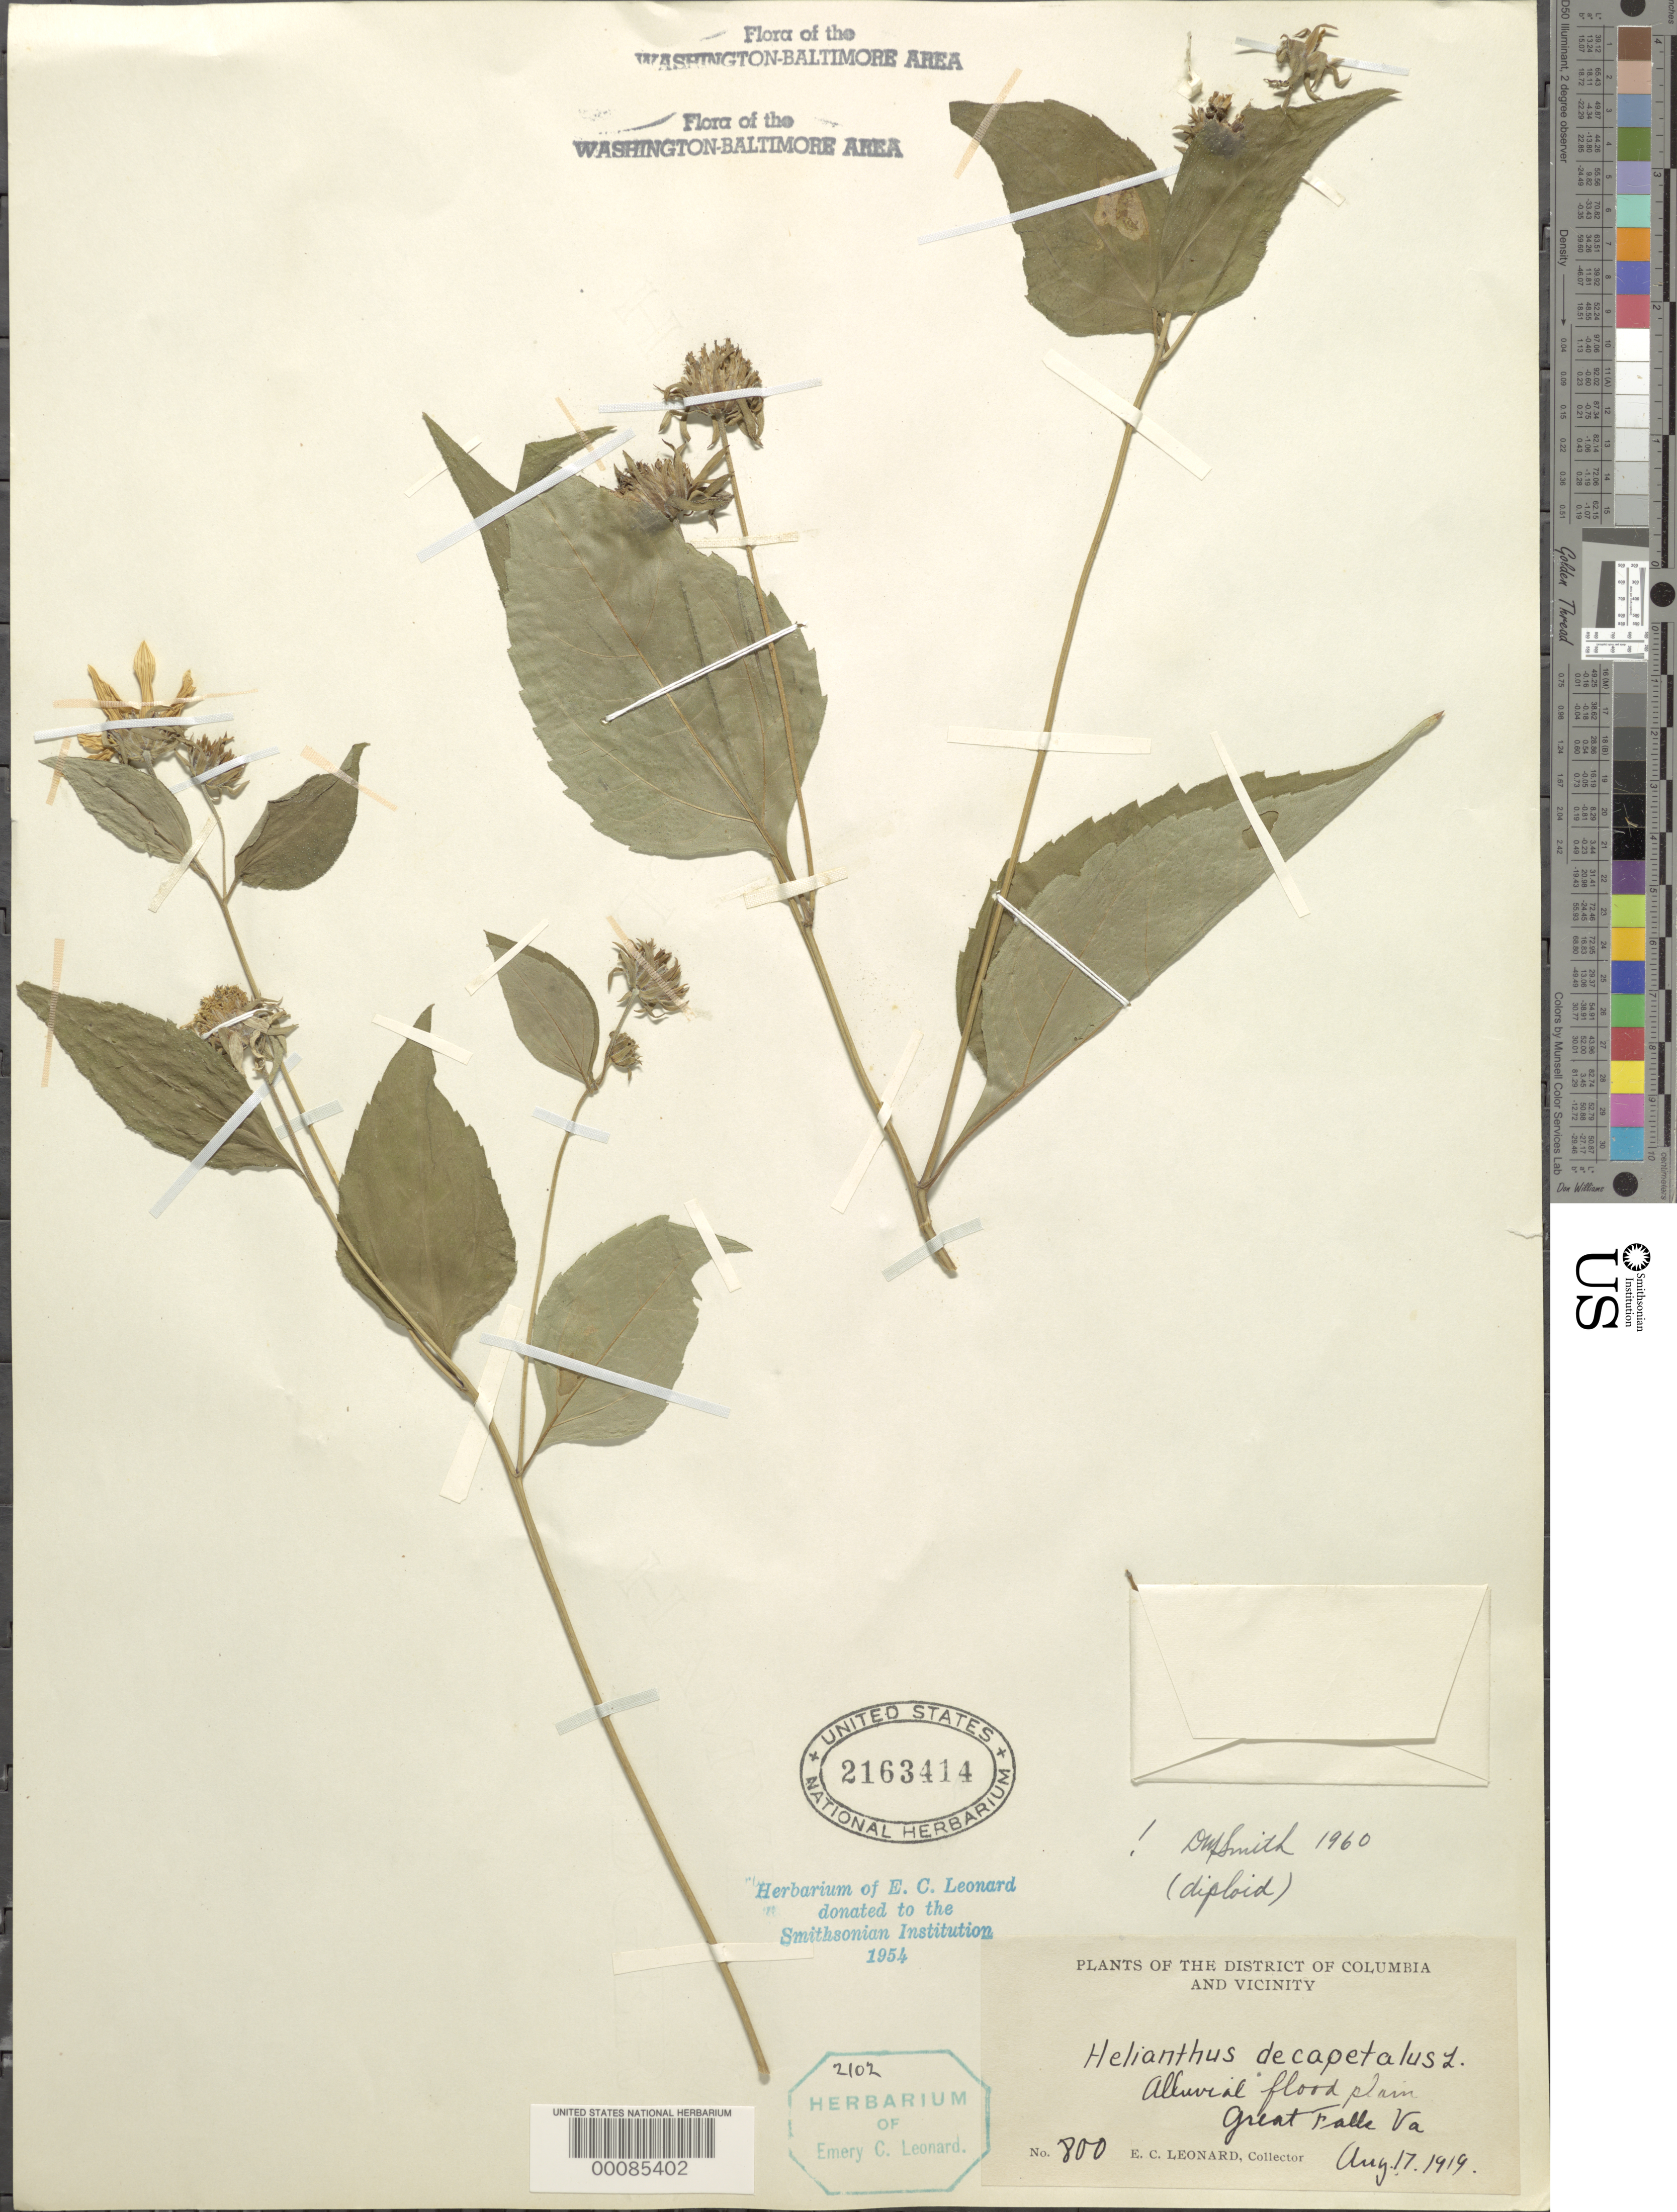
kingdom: Plantae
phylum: Tracheophyta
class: Magnoliopsida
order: Asterales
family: Asteraceae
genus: Helianthus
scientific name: Helianthus decapetalus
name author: L.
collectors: E. C. Leonard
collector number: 800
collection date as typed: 17 Aug 1919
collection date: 1919-08-17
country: United States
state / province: Virginia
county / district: Fairfax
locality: Great Falls C. & O. Canal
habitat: Alluvial floodplain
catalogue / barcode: US 2163414